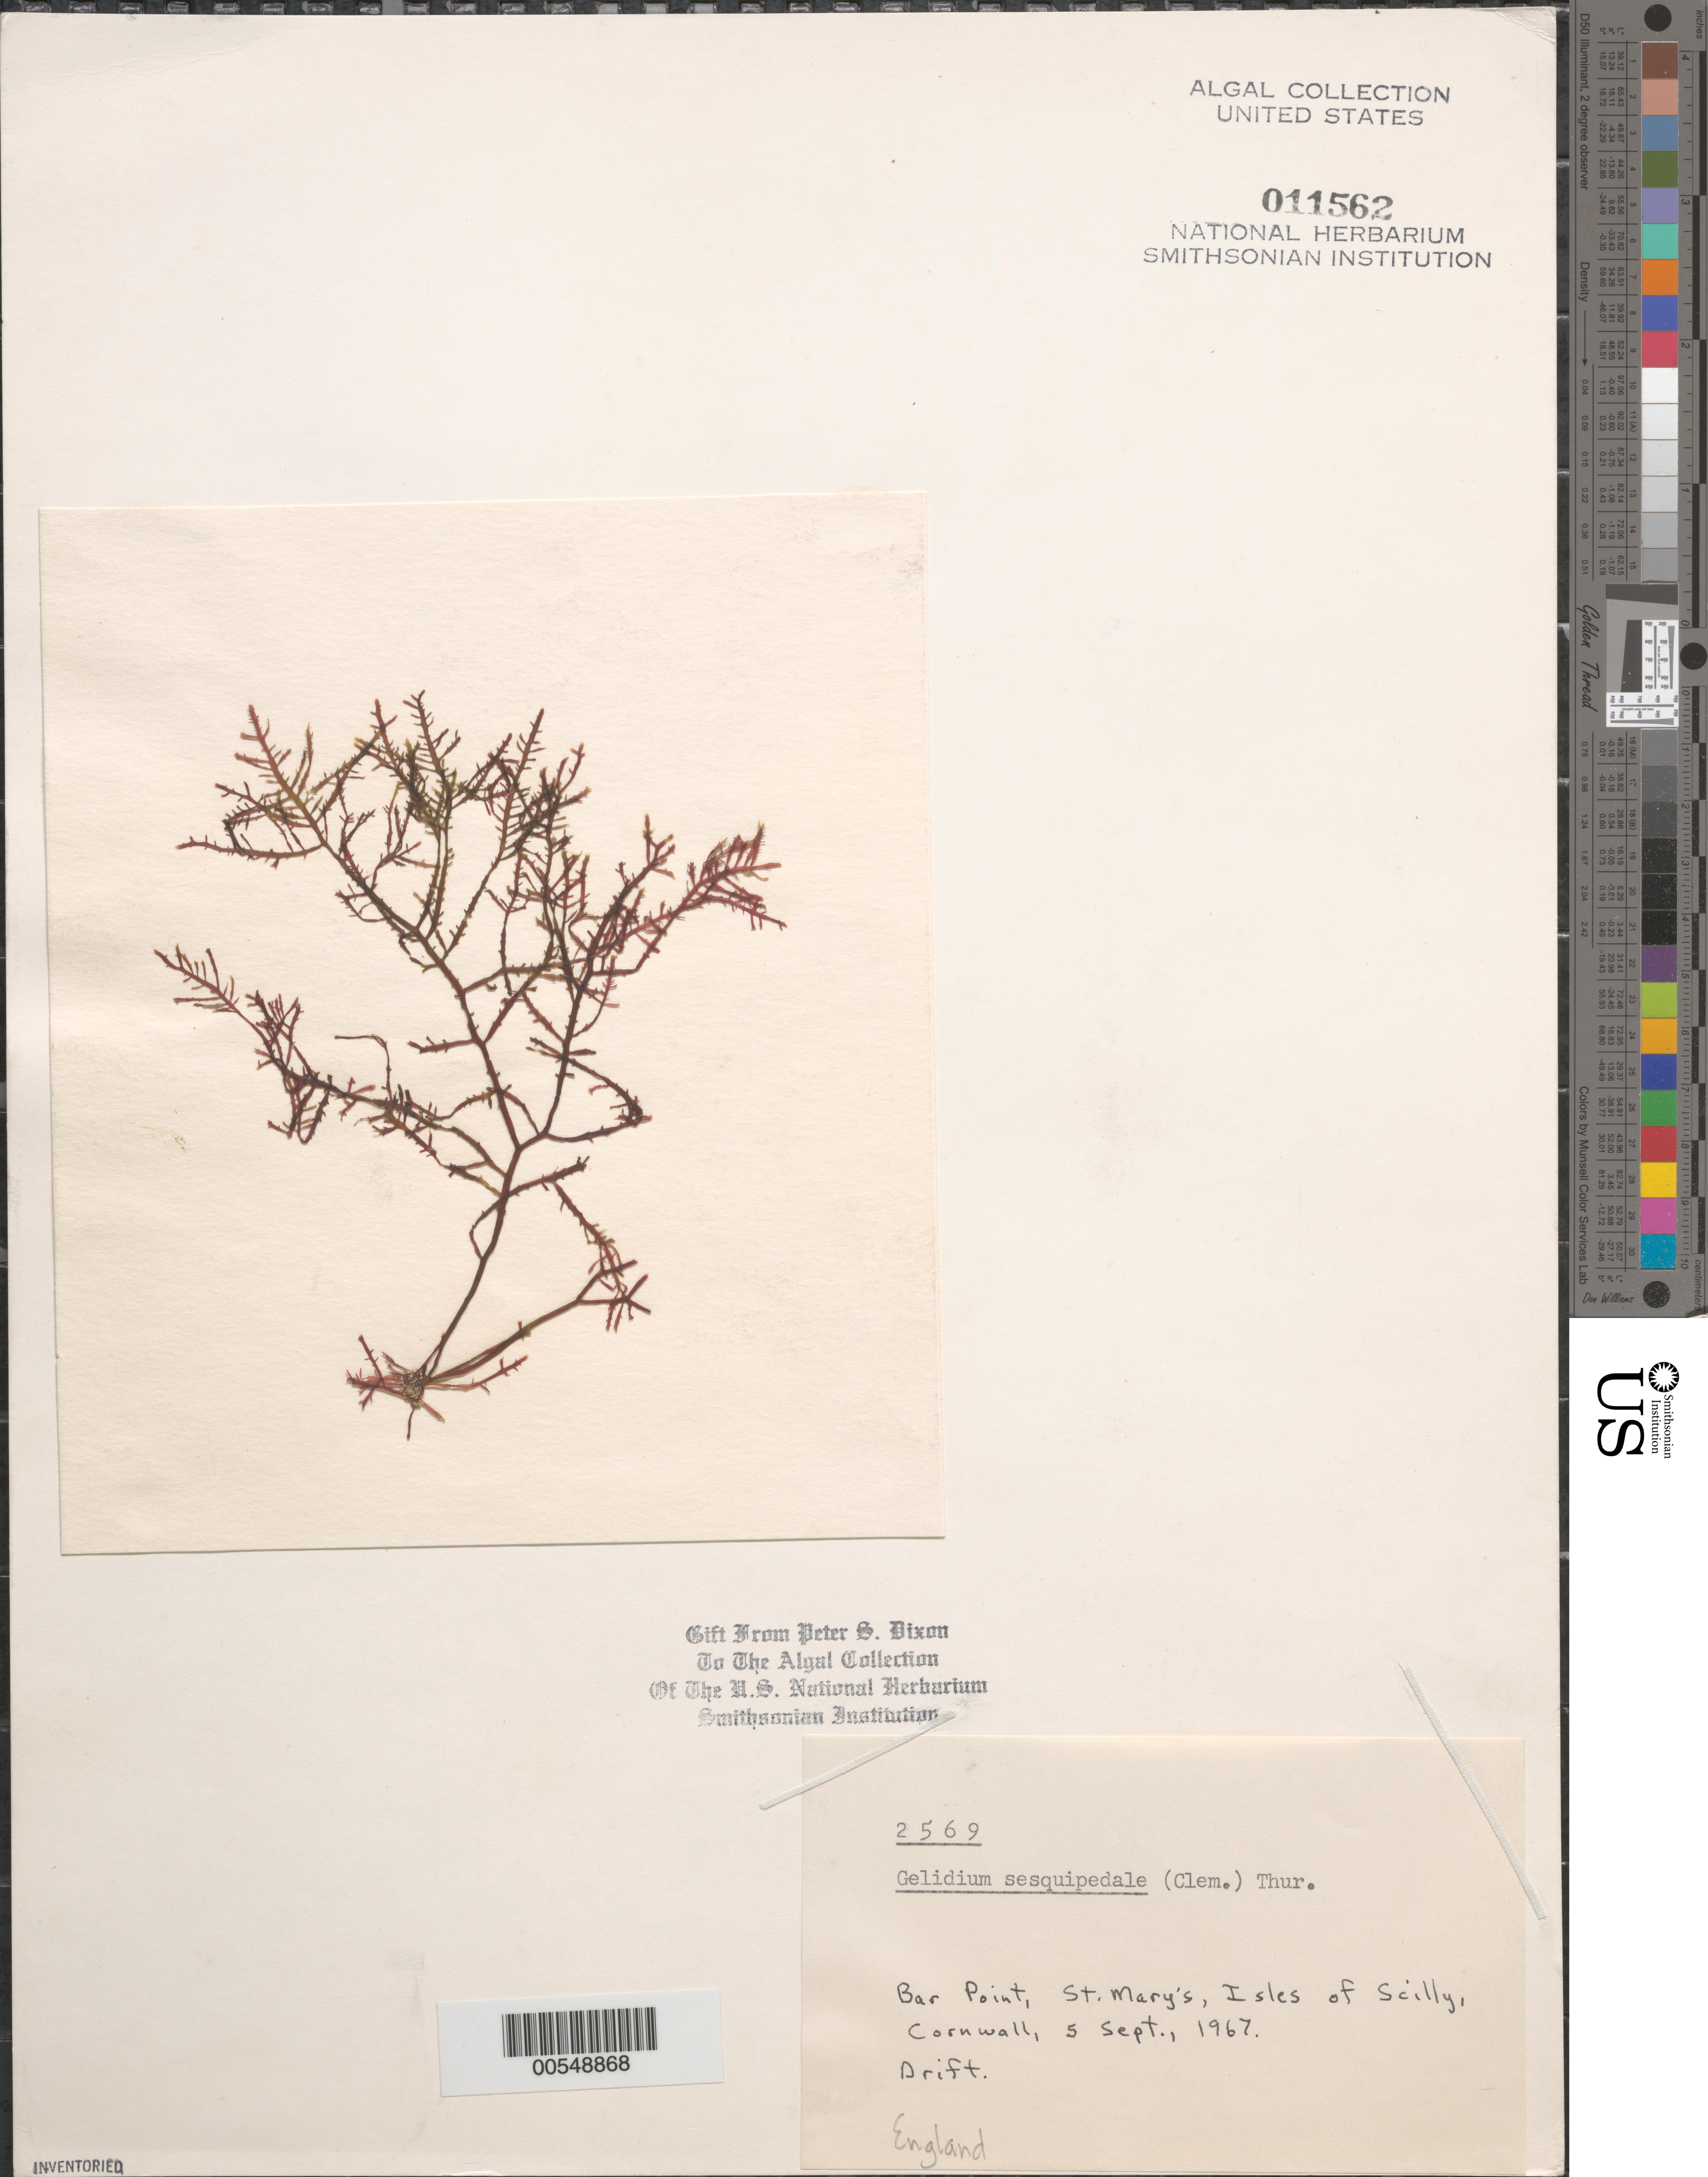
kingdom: Plantae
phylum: Rhodophyta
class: Florideophyceae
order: Gelidiales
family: Gelidiaceae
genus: Gelidium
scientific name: Gelidium corneum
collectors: P. S. Dixon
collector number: PSD 2569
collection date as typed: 05 Sep 1967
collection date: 1967-09-05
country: United Kingdom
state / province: England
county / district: Council of the Isles of Scilly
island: St. Mary's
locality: Bar Point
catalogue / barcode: US 11562